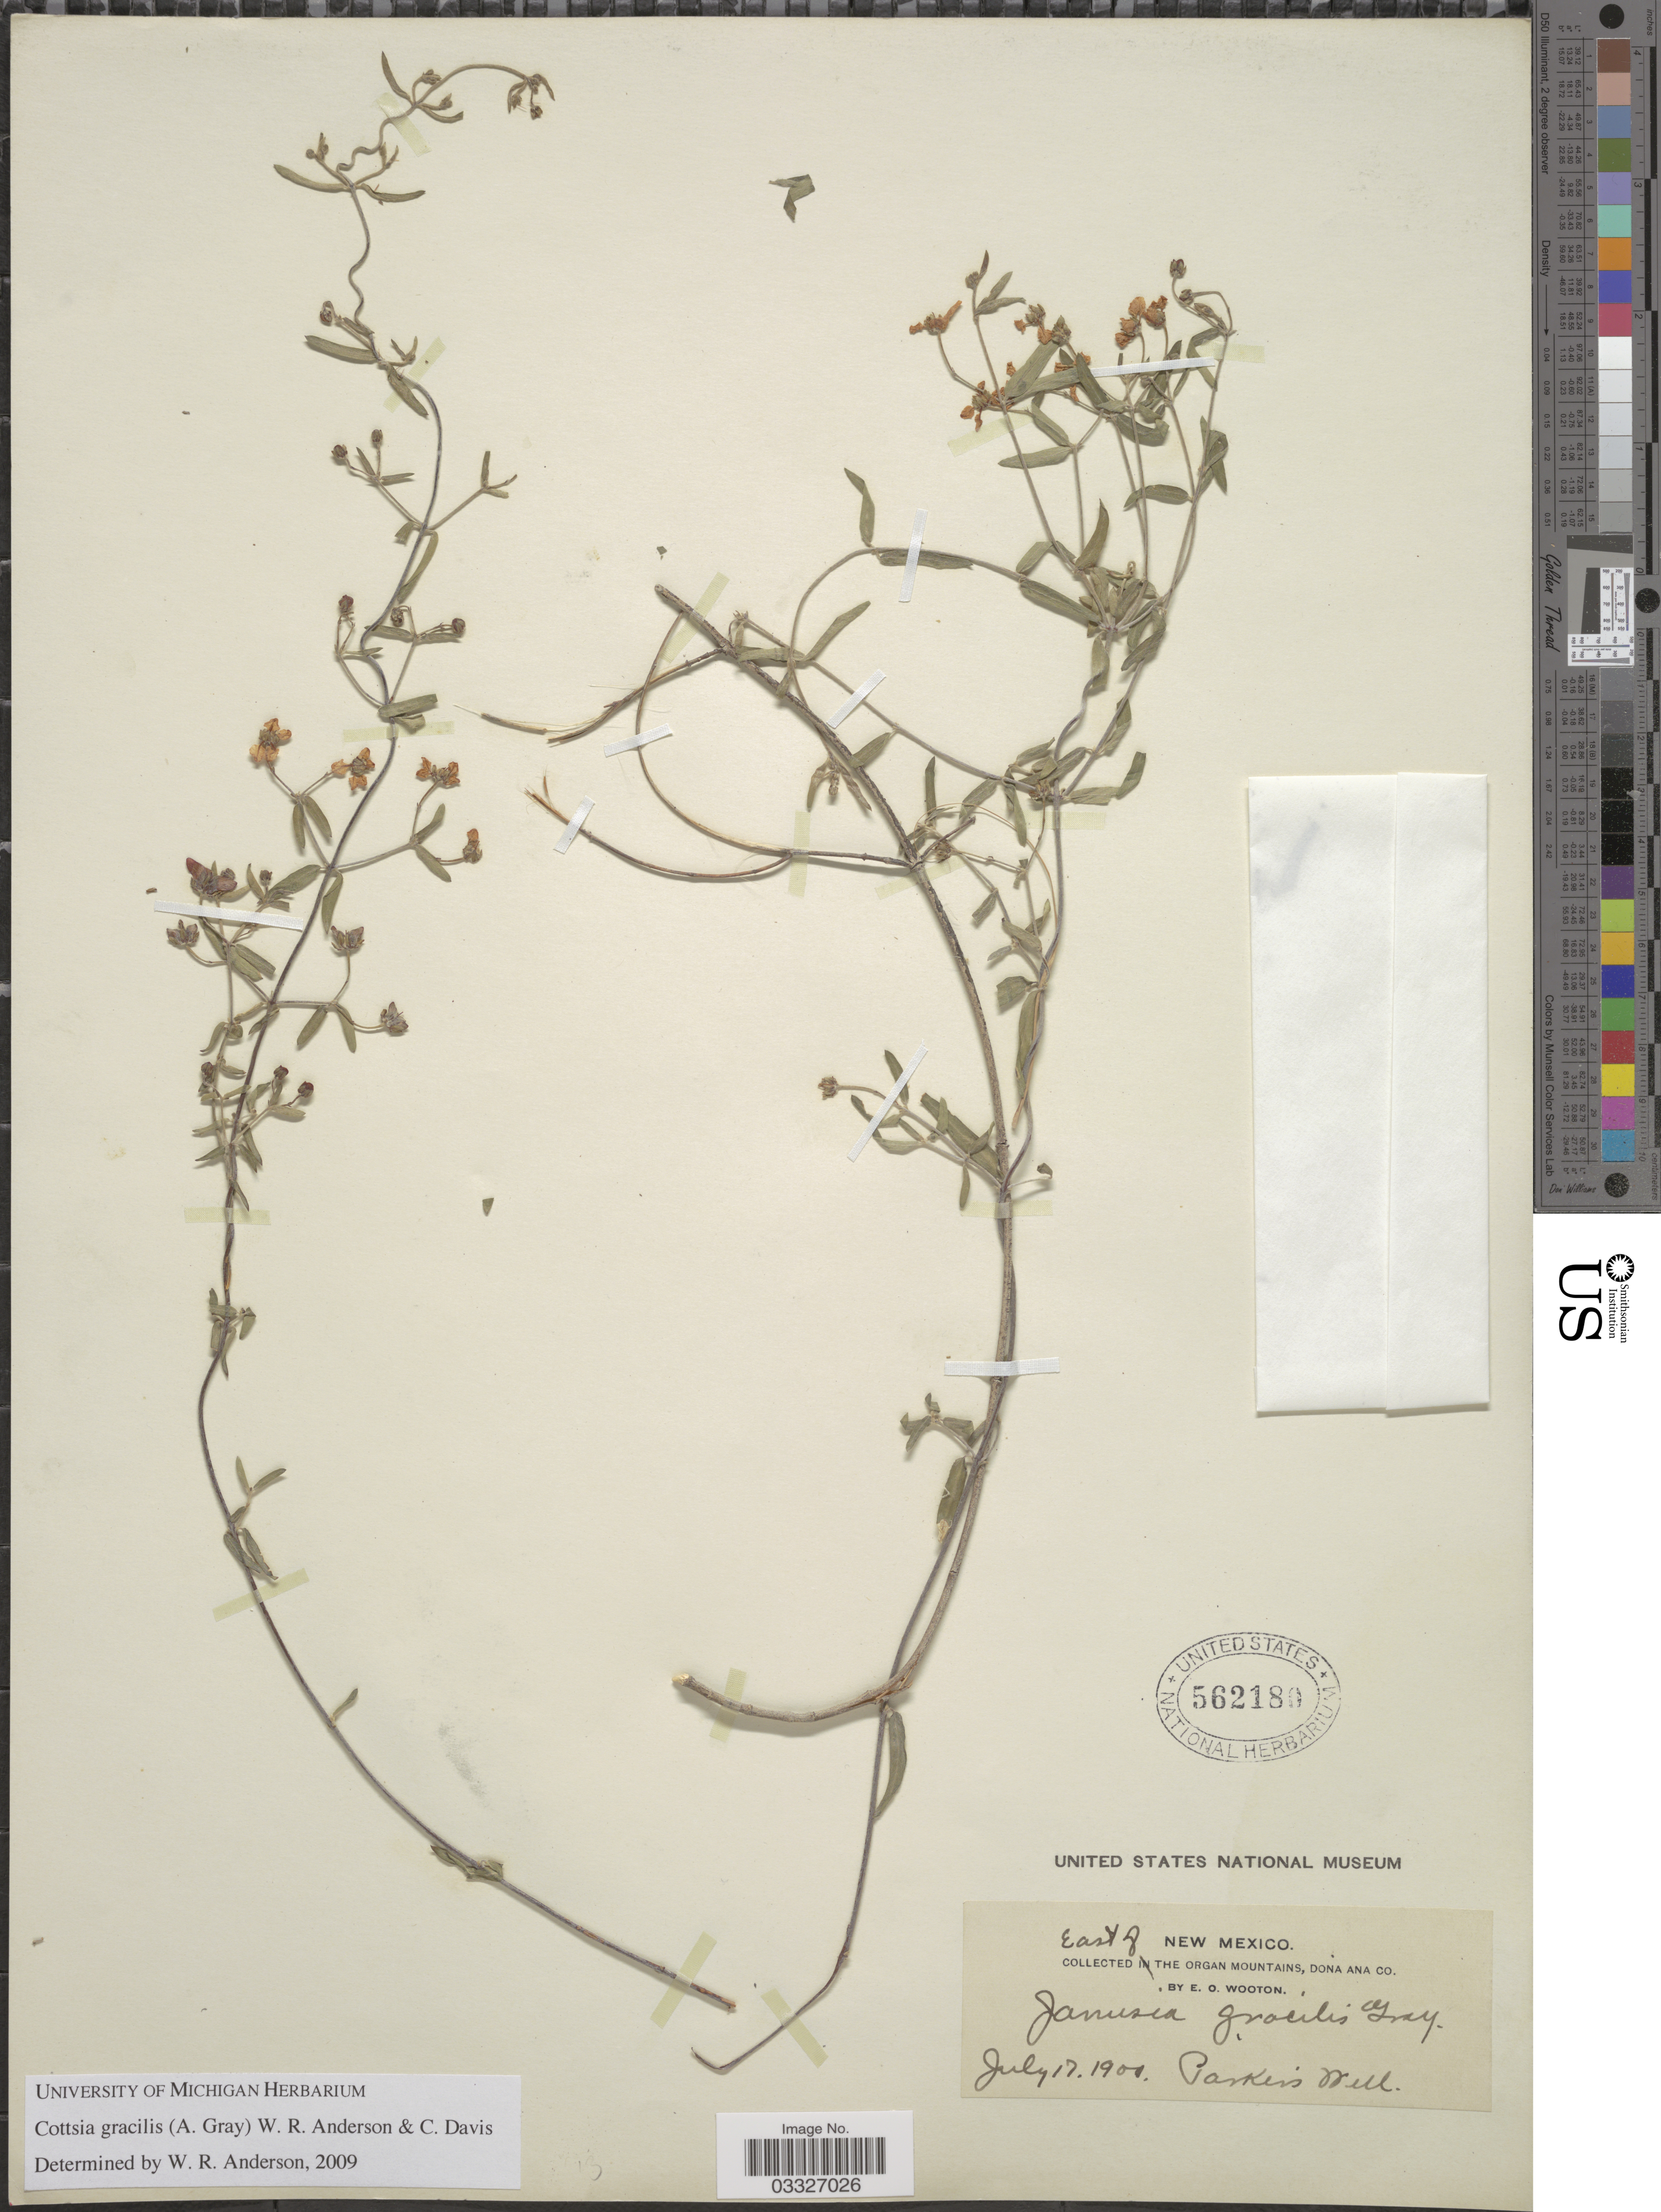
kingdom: Plantae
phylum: Tracheophyta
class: Magnoliopsida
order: Malpighiales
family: Malpighiaceae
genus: Cottsia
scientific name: Cottsia gracilis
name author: (A. Gray) W.R. Anderson & C. Davis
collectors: E. O. Wooton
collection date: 1901-07-17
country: United States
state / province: New Mexico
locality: East of the Organ Mountains, Dona Ana County. Parker's Well.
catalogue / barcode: US 562180